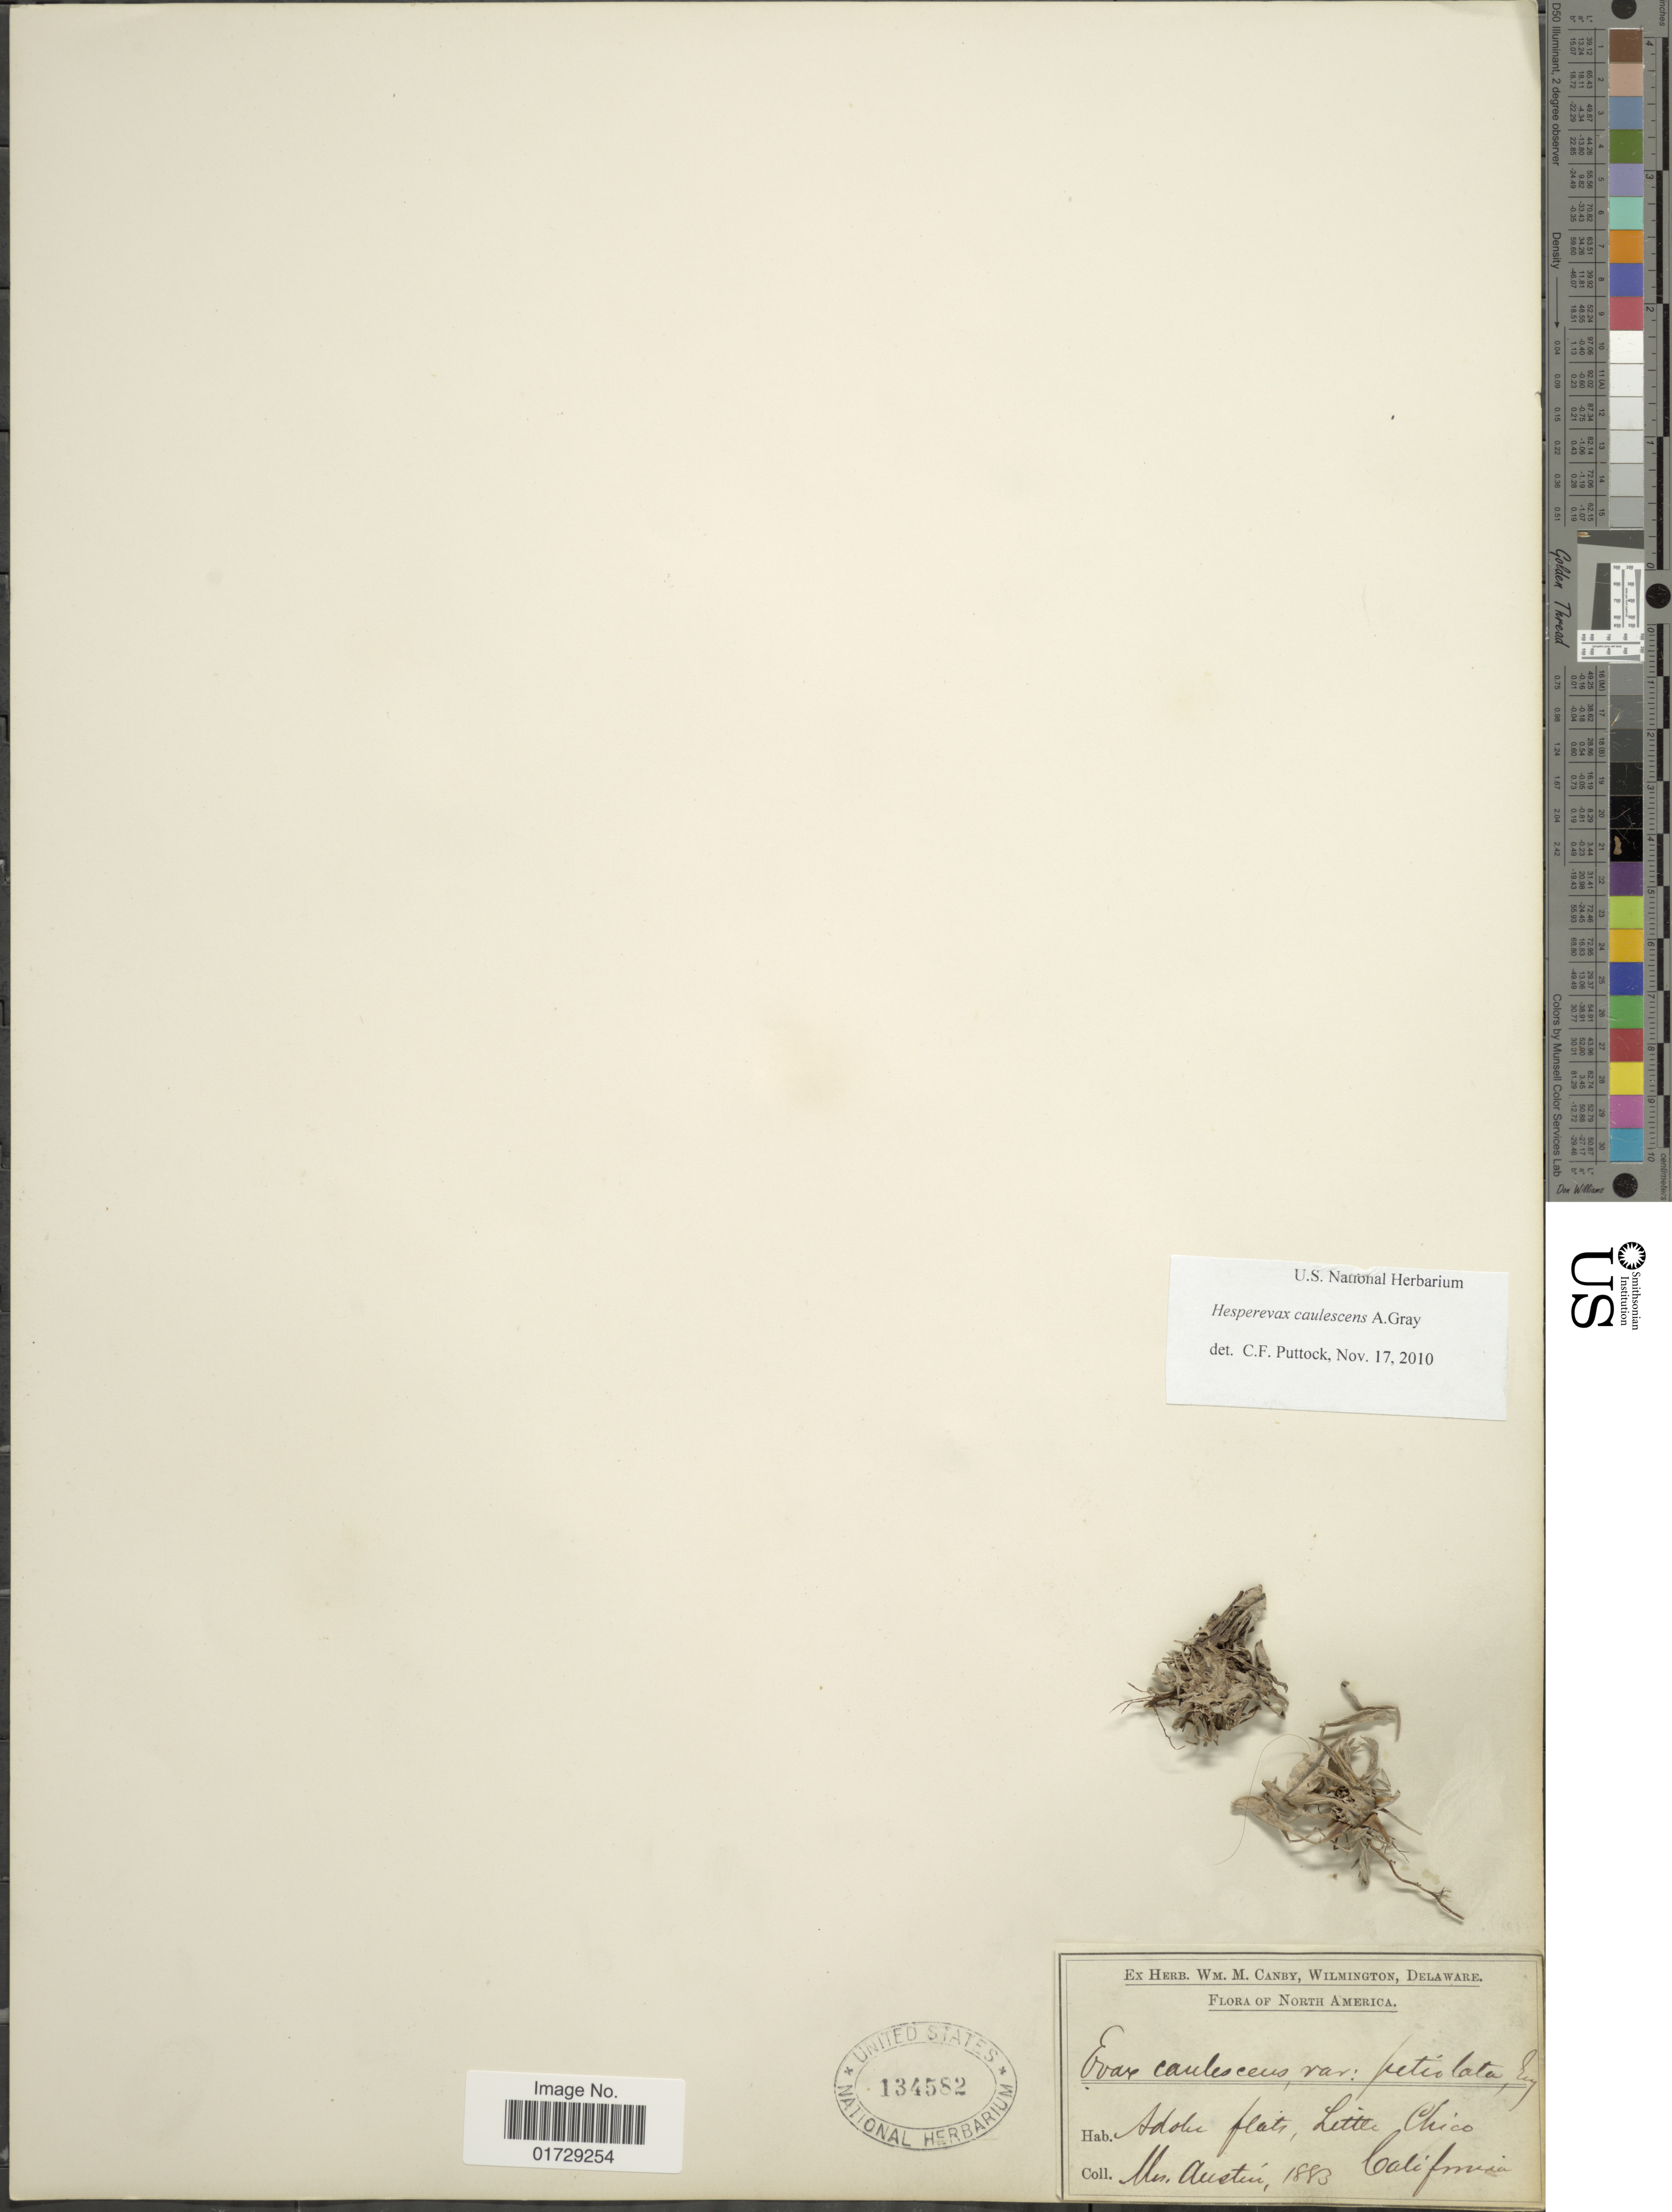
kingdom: Plantae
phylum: Tracheophyta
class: Magnoliopsida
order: Asterales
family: Asteraceae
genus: Hesperevax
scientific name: Hesperevax caulescens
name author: (Benth.) A. Gray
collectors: Austin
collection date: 1883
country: United States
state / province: California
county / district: Butte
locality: Adobe flats, Little Chico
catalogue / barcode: US 134582